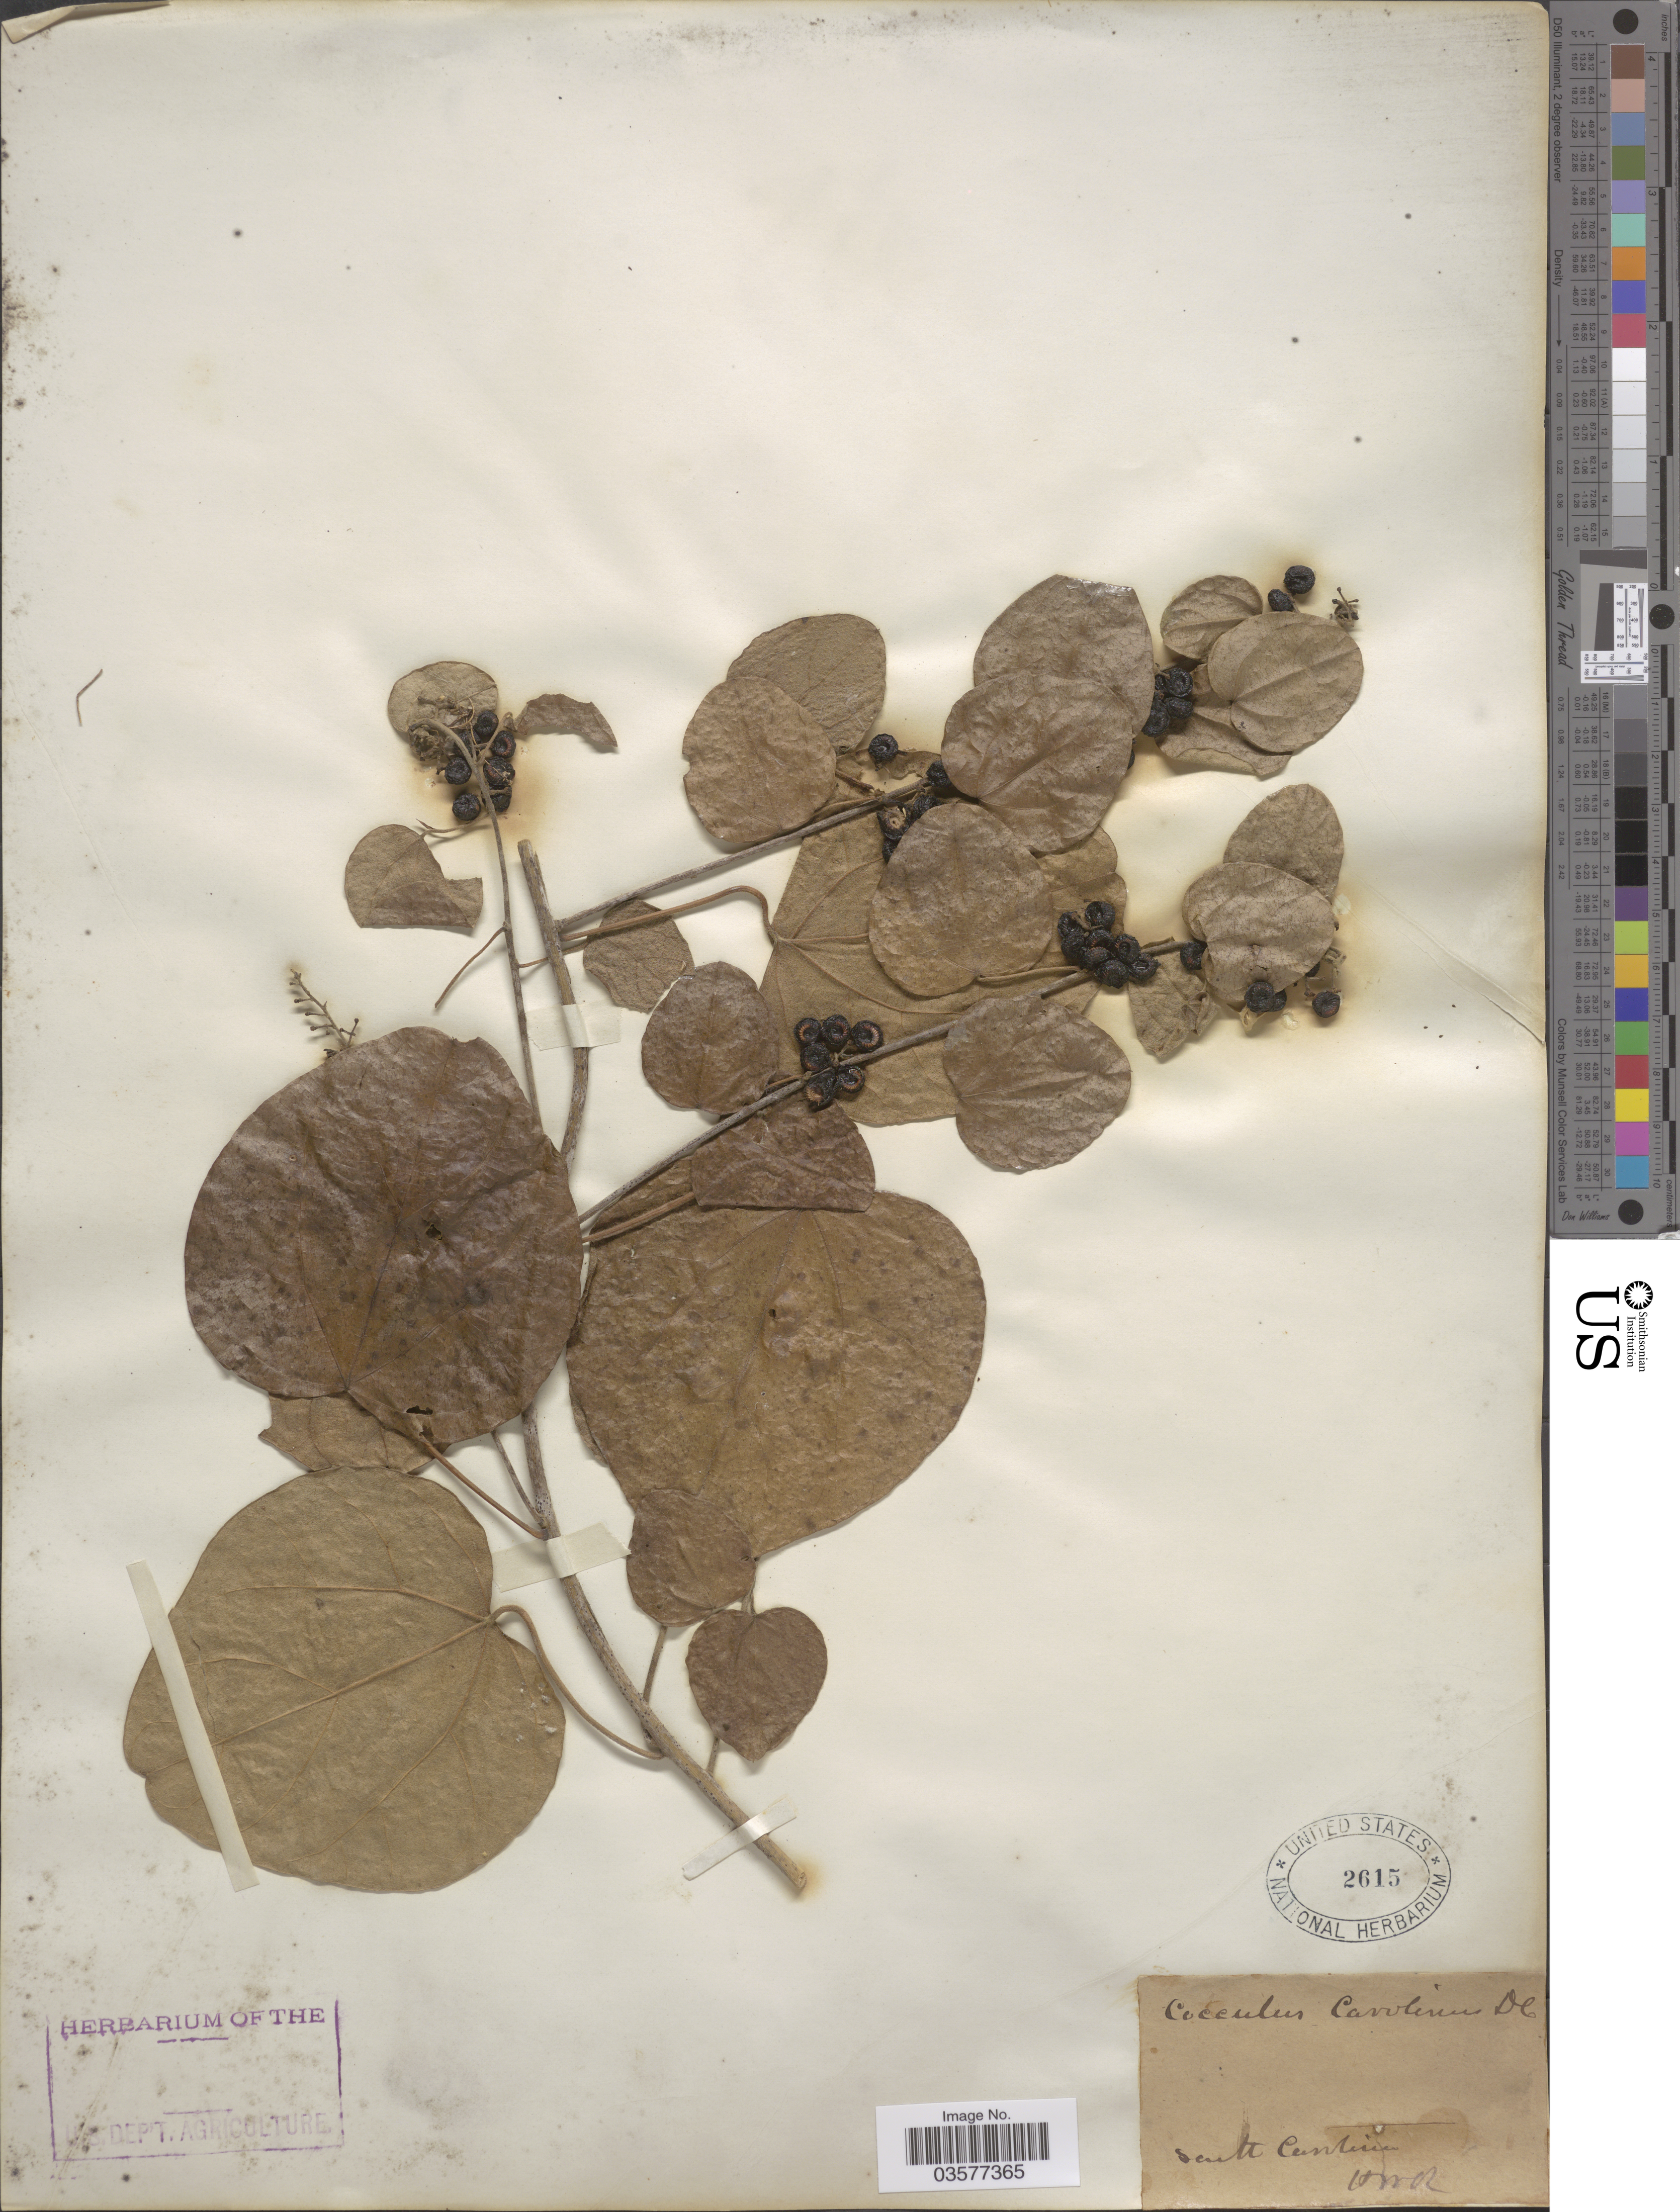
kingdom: Plantae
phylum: Tracheophyta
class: Magnoliopsida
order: Ranunculales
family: Menispermaceae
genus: Cocculus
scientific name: Cocculus carolinus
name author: (L.) DC.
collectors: H. W. R.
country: United States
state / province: South Carolina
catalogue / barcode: US 2615